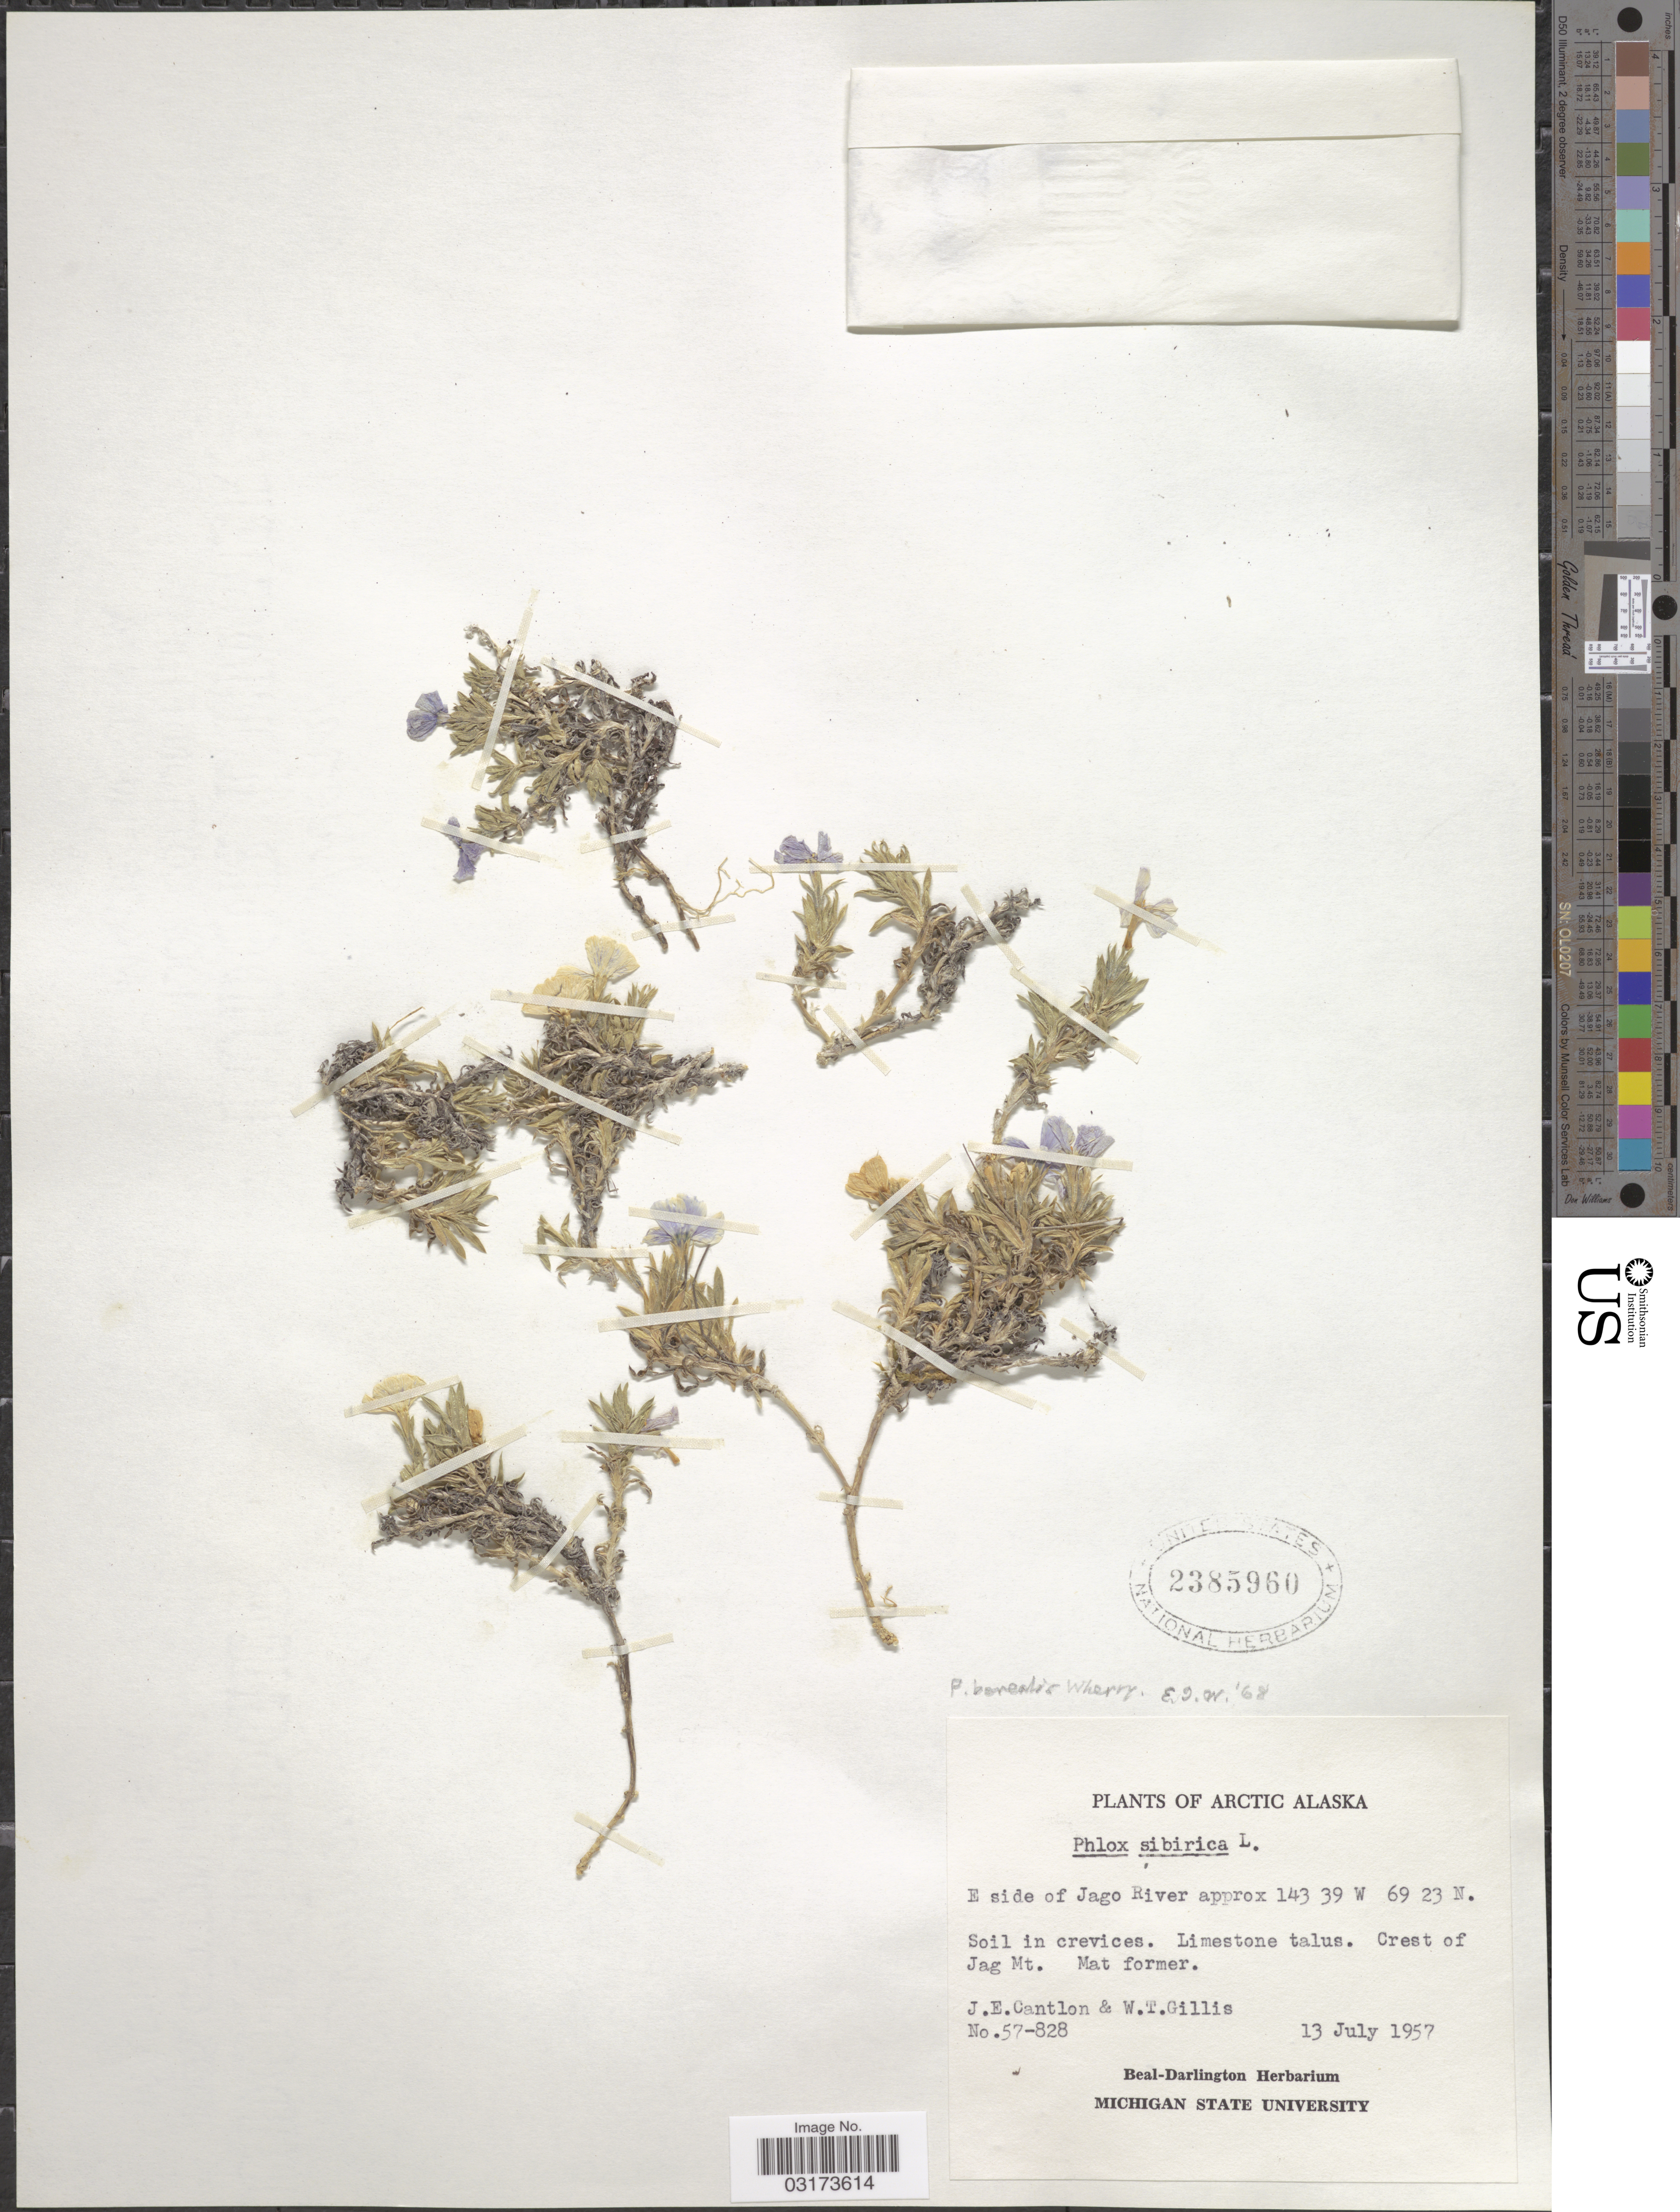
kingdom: Plantae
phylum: Tracheophyta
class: Magnoliopsida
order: Ericales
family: Polemoniaceae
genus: Phlox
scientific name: Phlox alaskensis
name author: Jordal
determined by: Mayfield, M. H.; Ferguson, C. J.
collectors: J. Cantlon & W. T. Gillis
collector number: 57-828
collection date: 1957-07-13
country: United States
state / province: Alaska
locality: Arctic Alaska. E side of Jago River. Crest of Jag Mt. Mat former.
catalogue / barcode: US 2385960